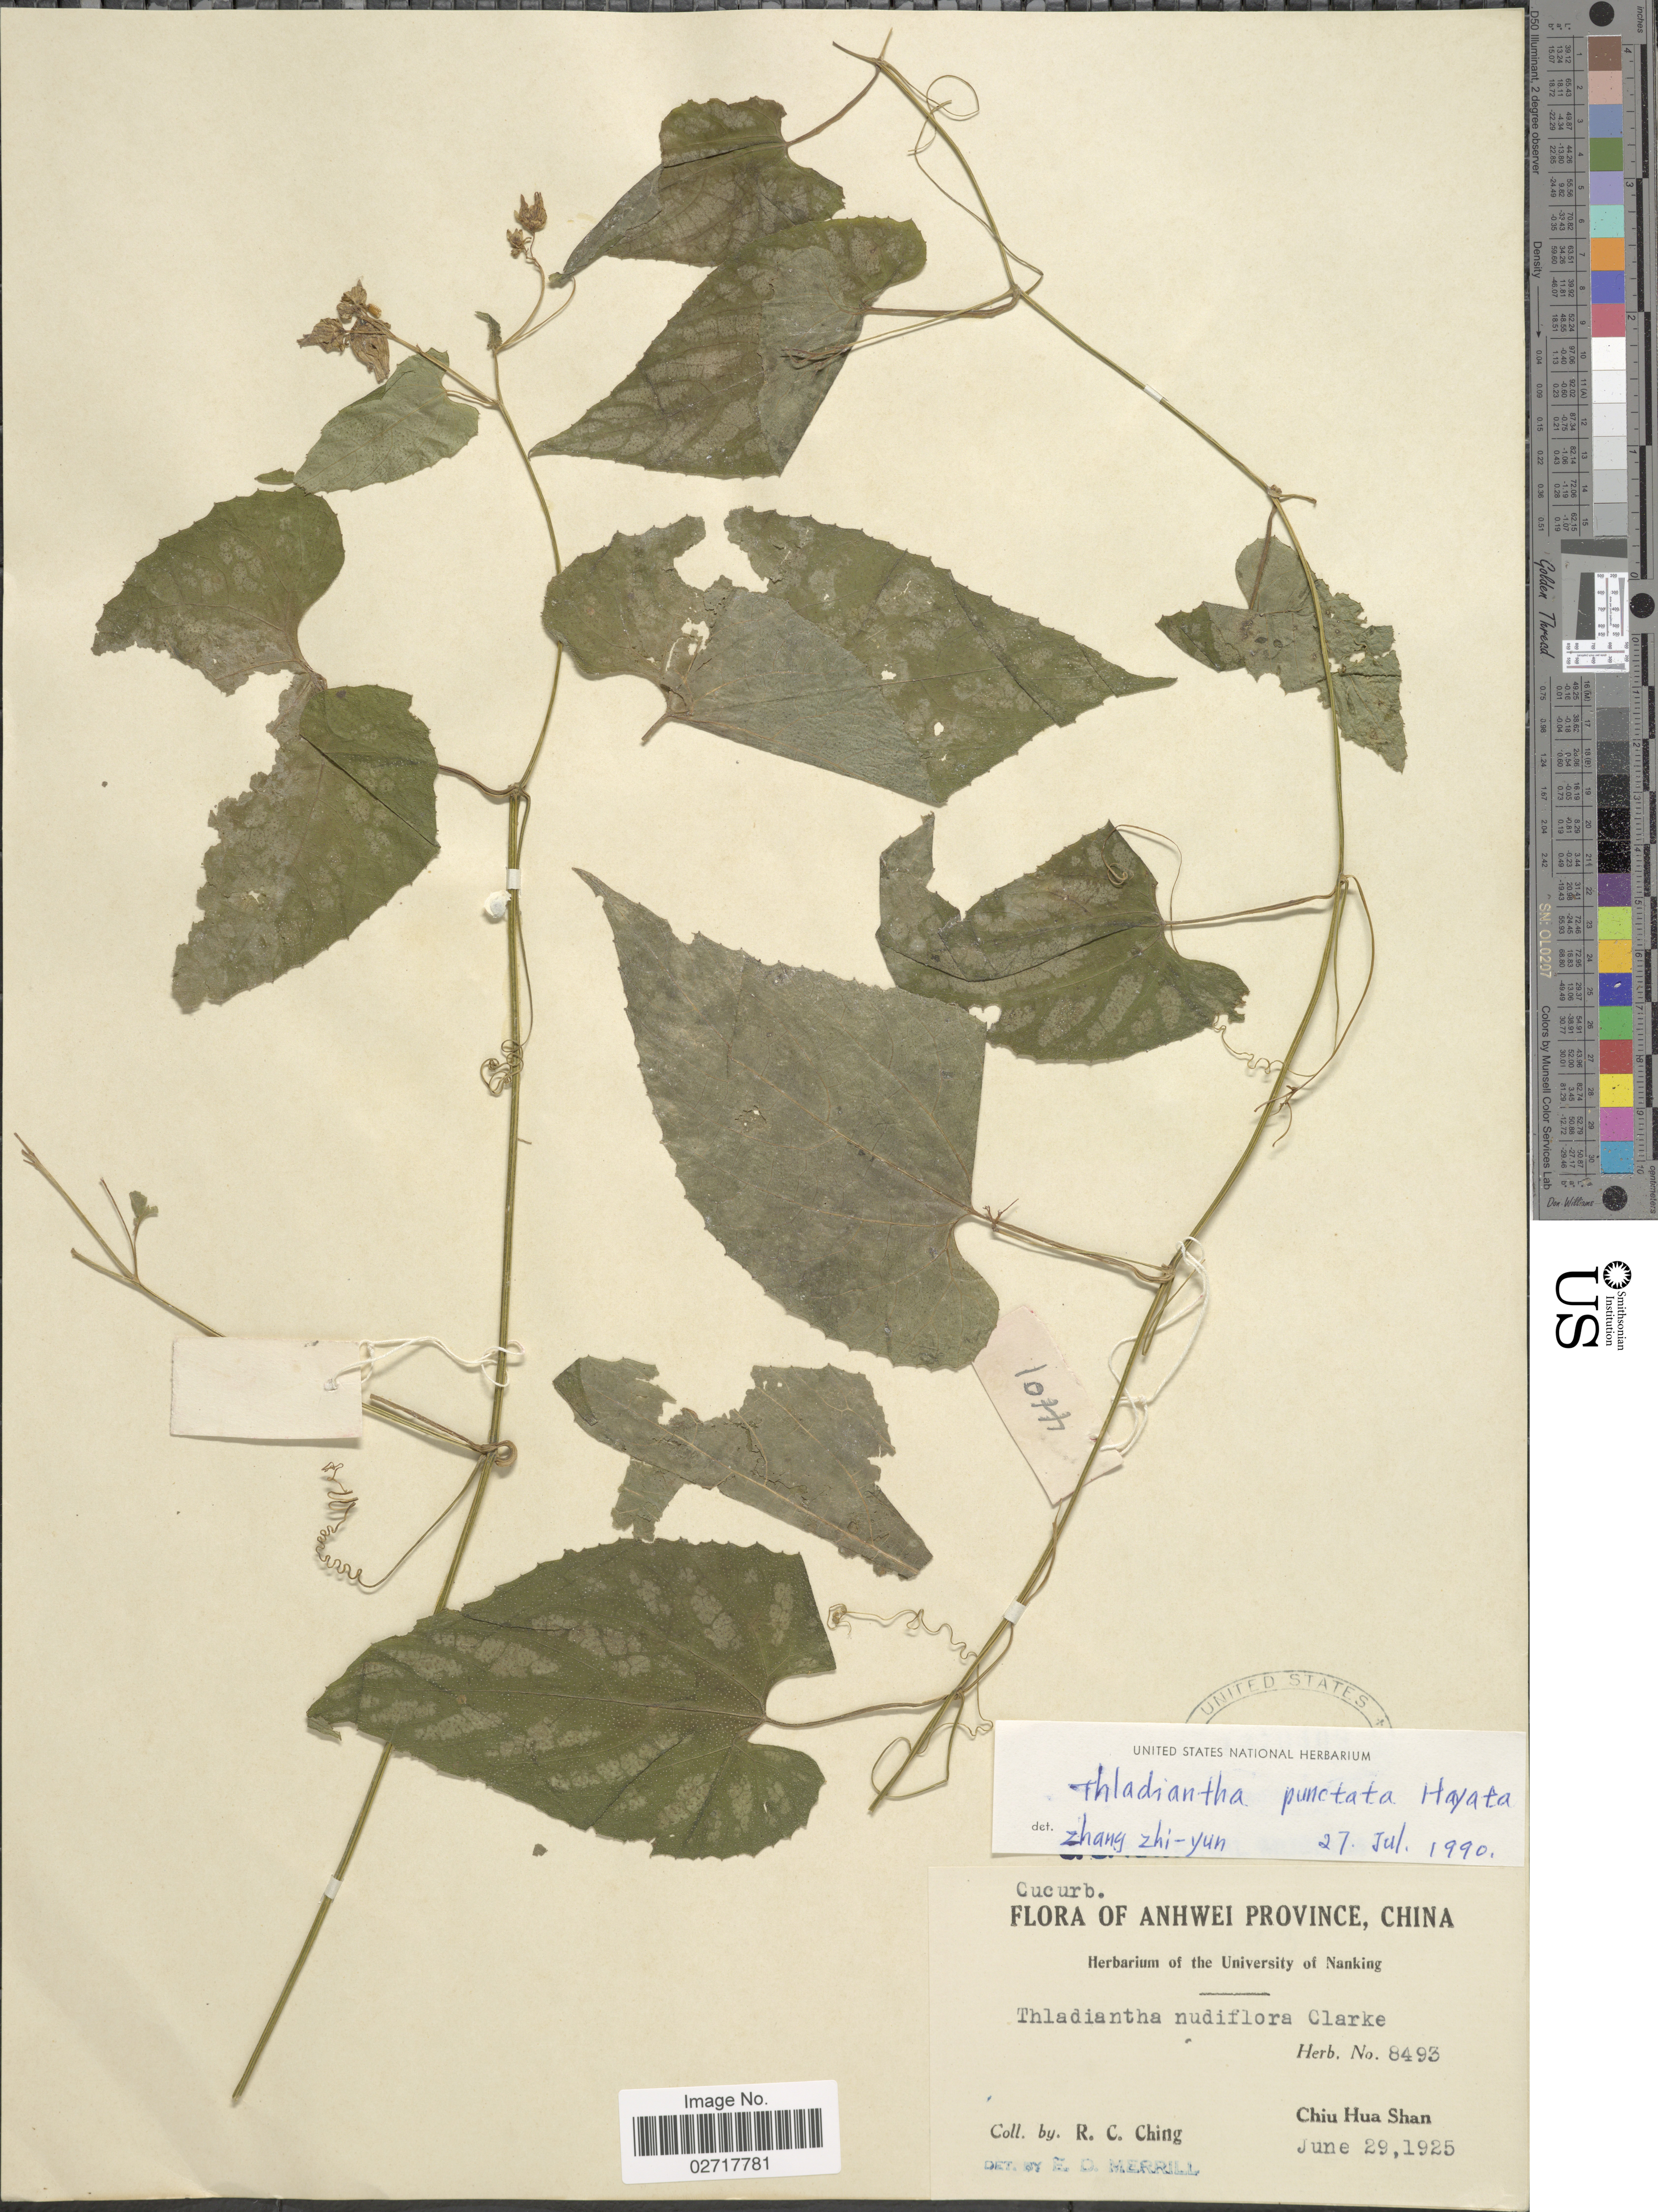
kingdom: Plantae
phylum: Tracheophyta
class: Magnoliopsida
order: Cucurbitales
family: Cucurbitaceae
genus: Thladiantha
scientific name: Thladiantha punctata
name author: Hayata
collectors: R. C. Ching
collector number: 8493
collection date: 1925-06-29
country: China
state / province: Anhui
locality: Anhwei Province. Chiu Hua Shan